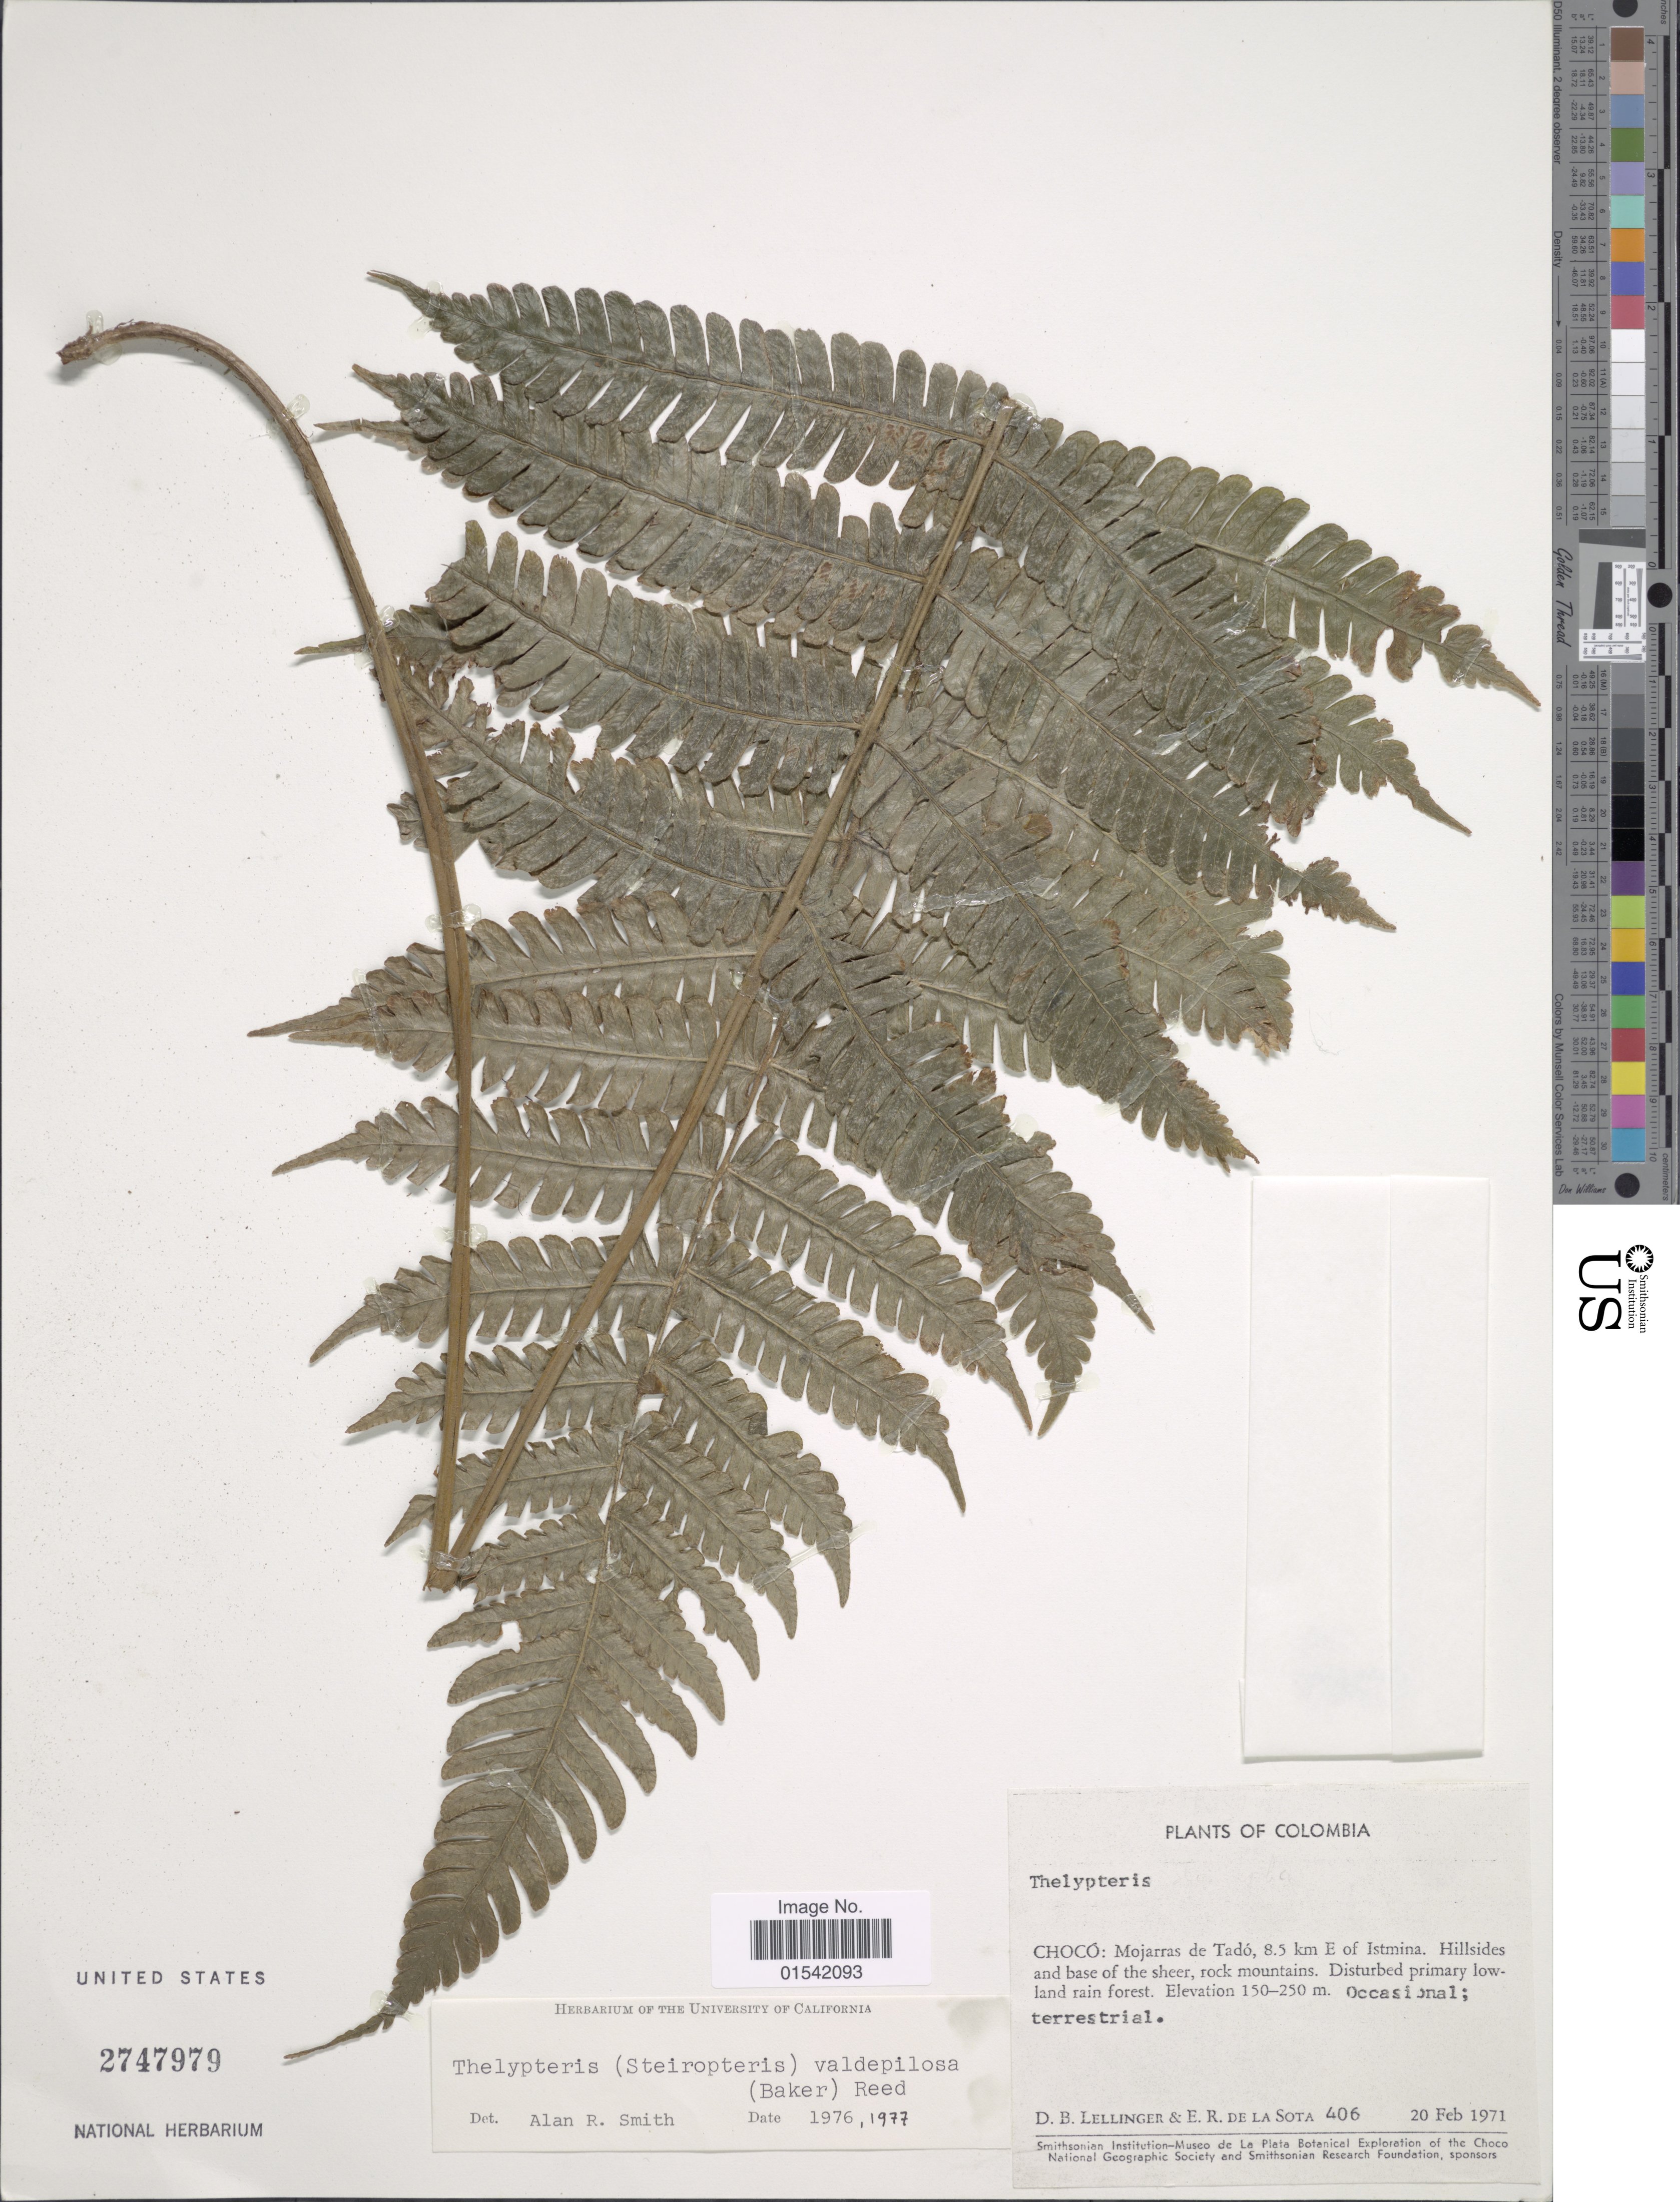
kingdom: Plantae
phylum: Tracheophyta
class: Polypodiopsida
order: Polypodiales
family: Thelypteridaceae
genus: Steiropteris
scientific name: Steiropteris valdepilosa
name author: (Baker) Pic. Serm.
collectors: D. B. Lellinger & E. R. de la Sota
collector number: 406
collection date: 1971-02-20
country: Colombia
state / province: Chocó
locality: Mojarras de Tadó, 8.5 km E of Istmina. Hillsides and base of the sheer, rock mountains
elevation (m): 150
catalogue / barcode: US 2747979